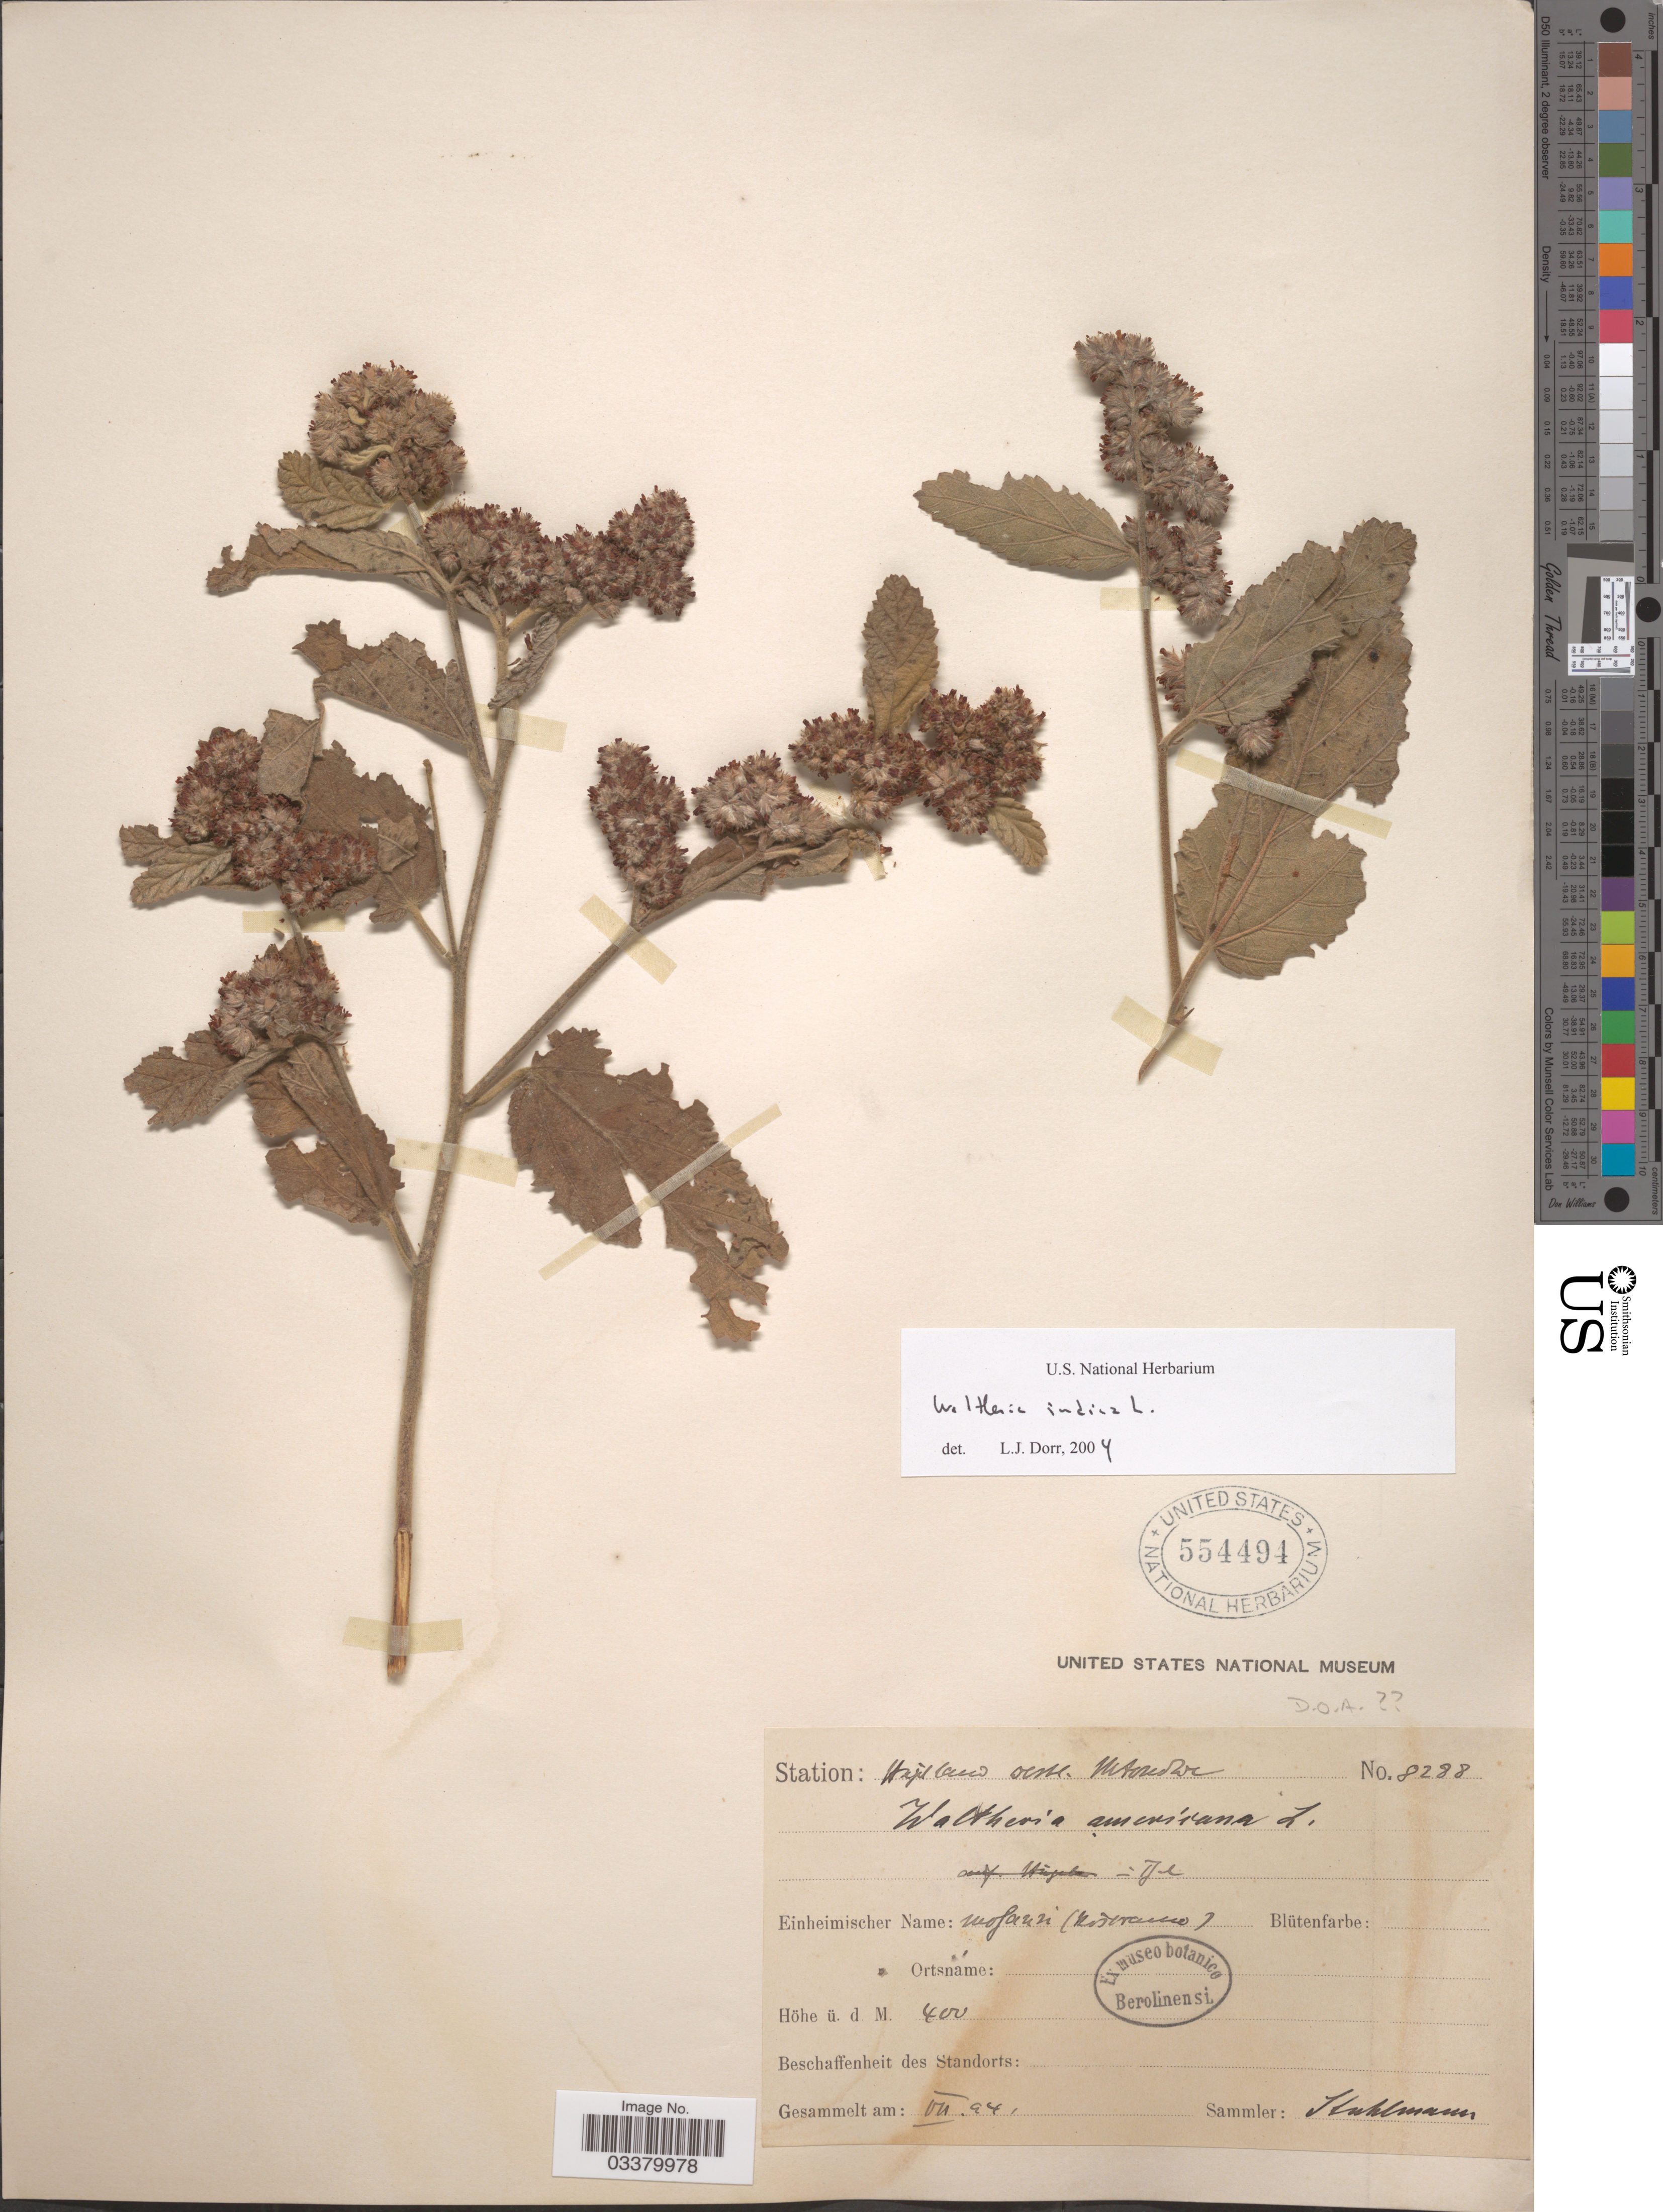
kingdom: Plantae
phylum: Tracheophyta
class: Magnoliopsida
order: Malvales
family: Malvaceae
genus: Waltheria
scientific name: Waltheria indica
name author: L.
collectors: -- Kuhlmann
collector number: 8288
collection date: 1941-07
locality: Station: Haplland oestl. Mtandwe. [interpreted]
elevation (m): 400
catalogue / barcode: US 554494